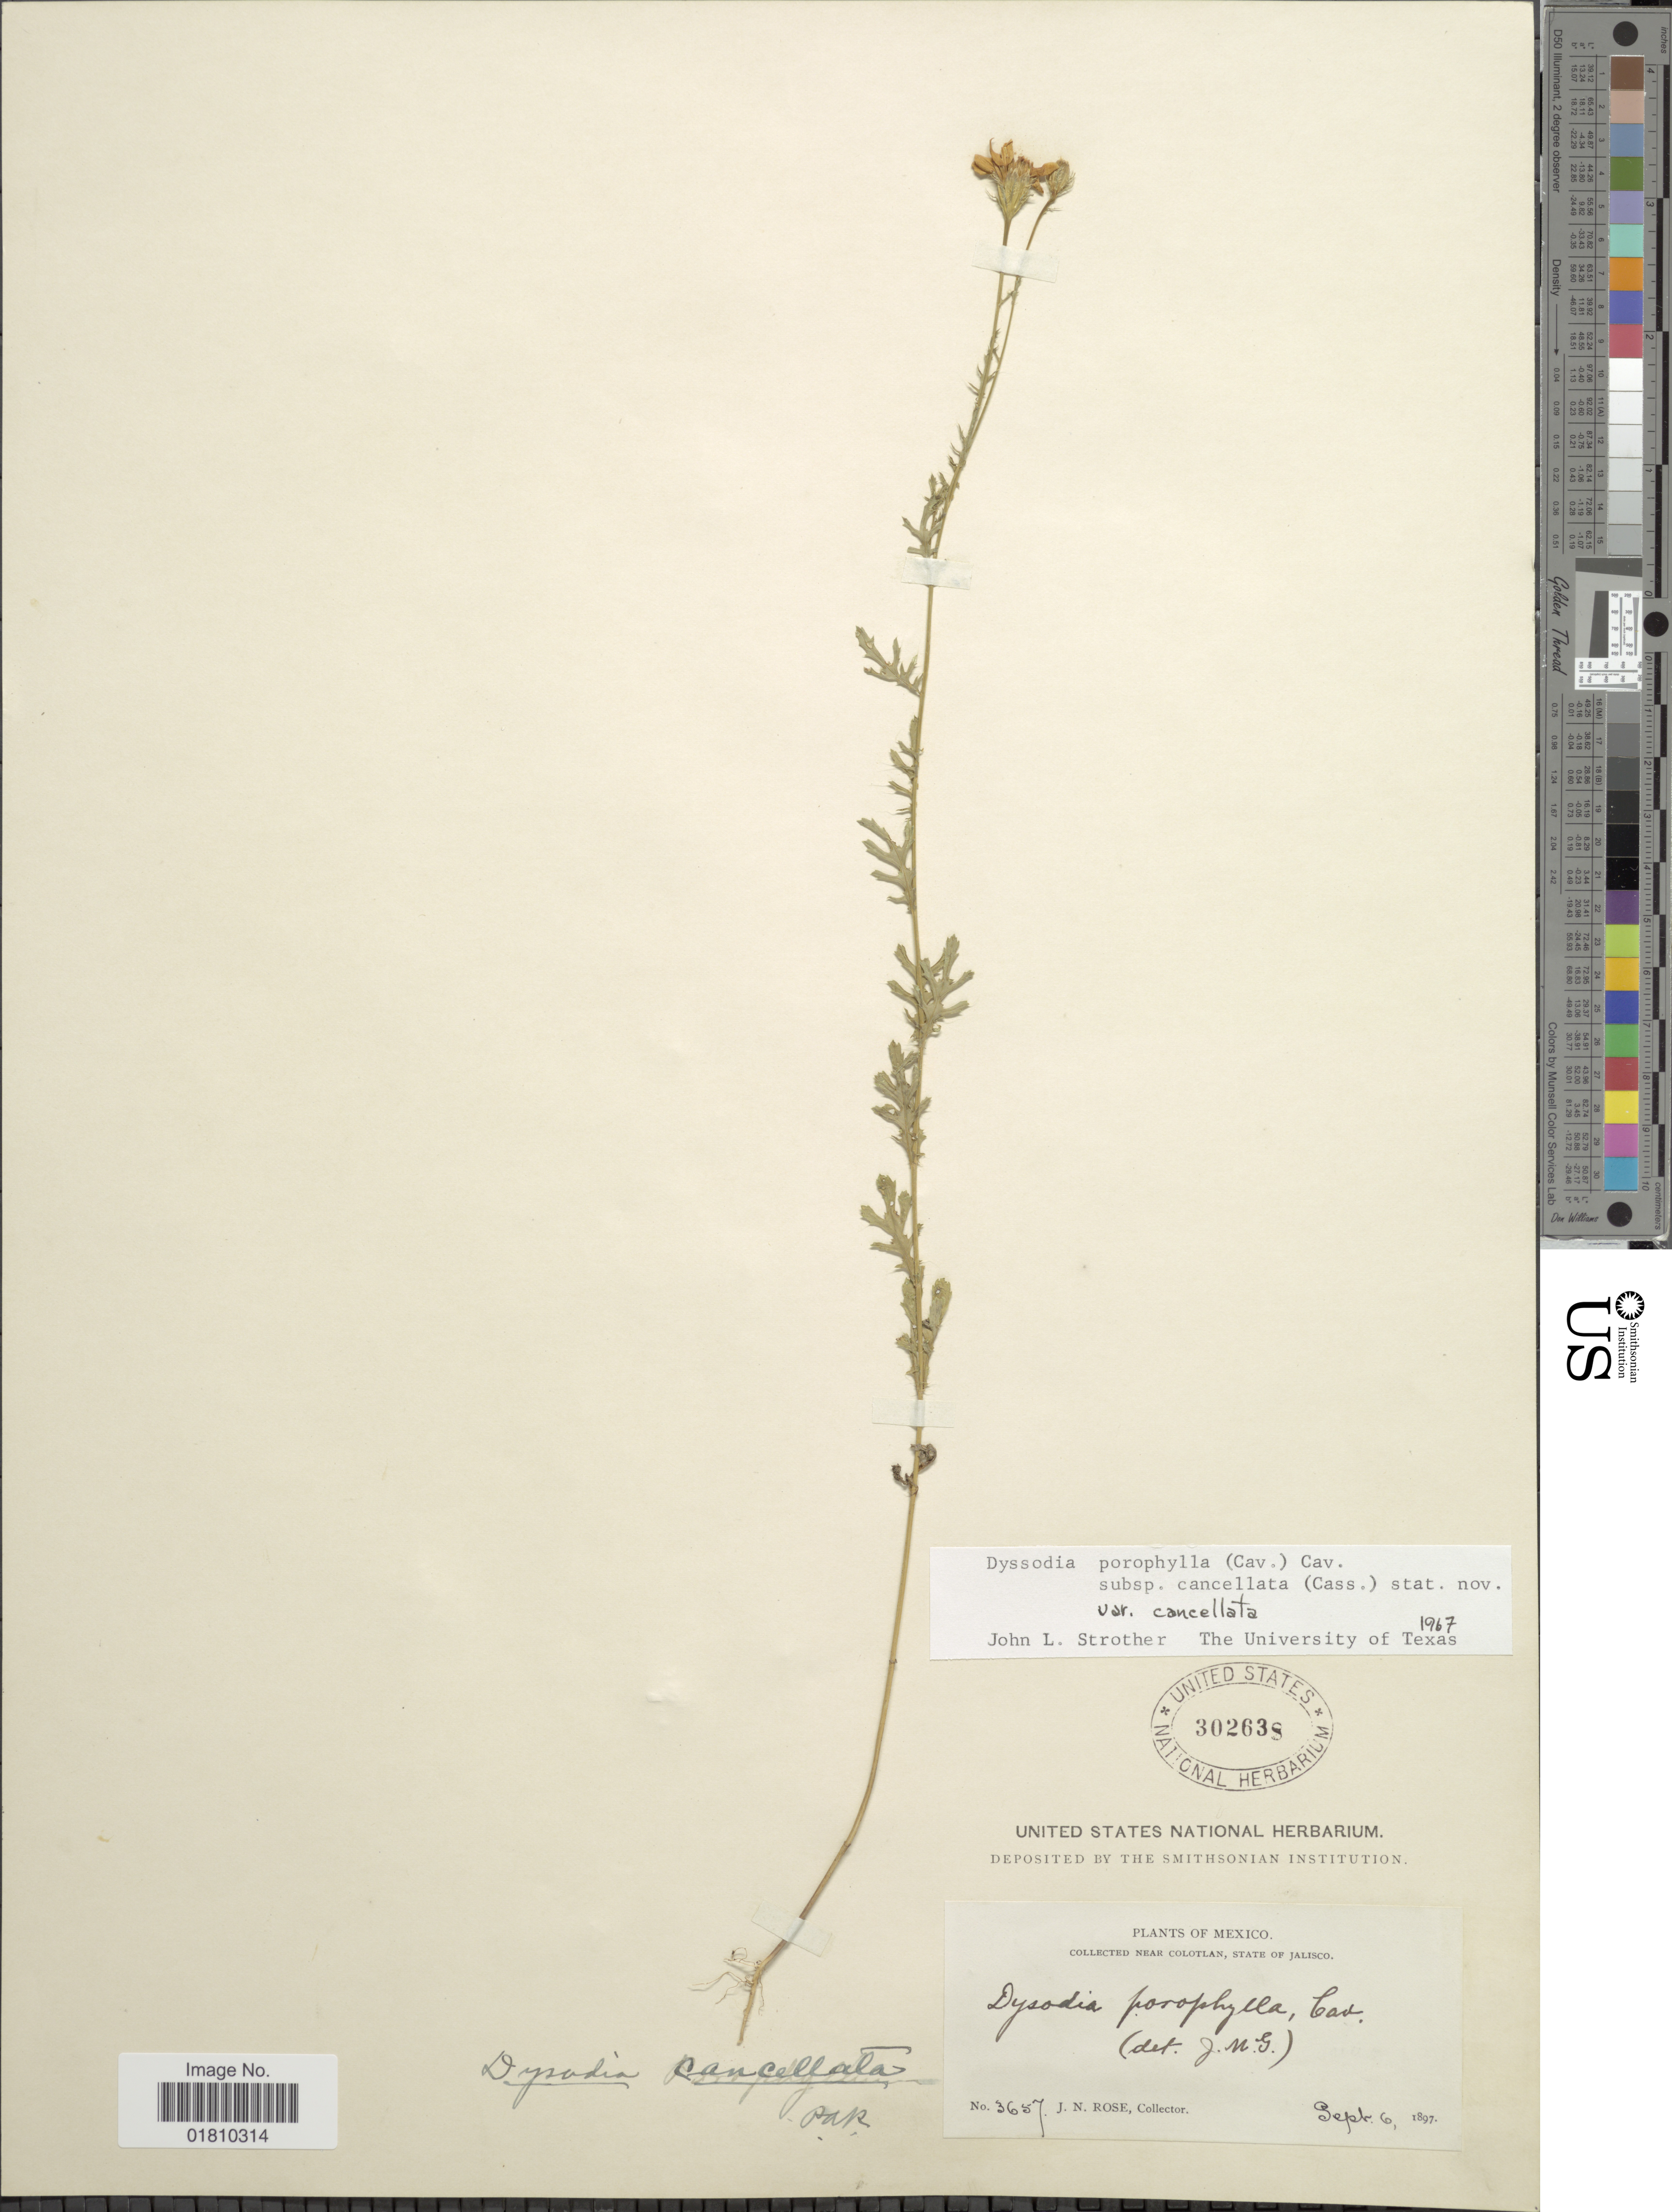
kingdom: Plantae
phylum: Tracheophyta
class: Magnoliopsida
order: Asterales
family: Asteraceae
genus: Adenophyllum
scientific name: Adenophyllum porophyllum var. cancellatum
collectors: J. N. Rose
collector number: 3657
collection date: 1897-09-06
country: Mexico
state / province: Jalisco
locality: Near Colotlan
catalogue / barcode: US 302638